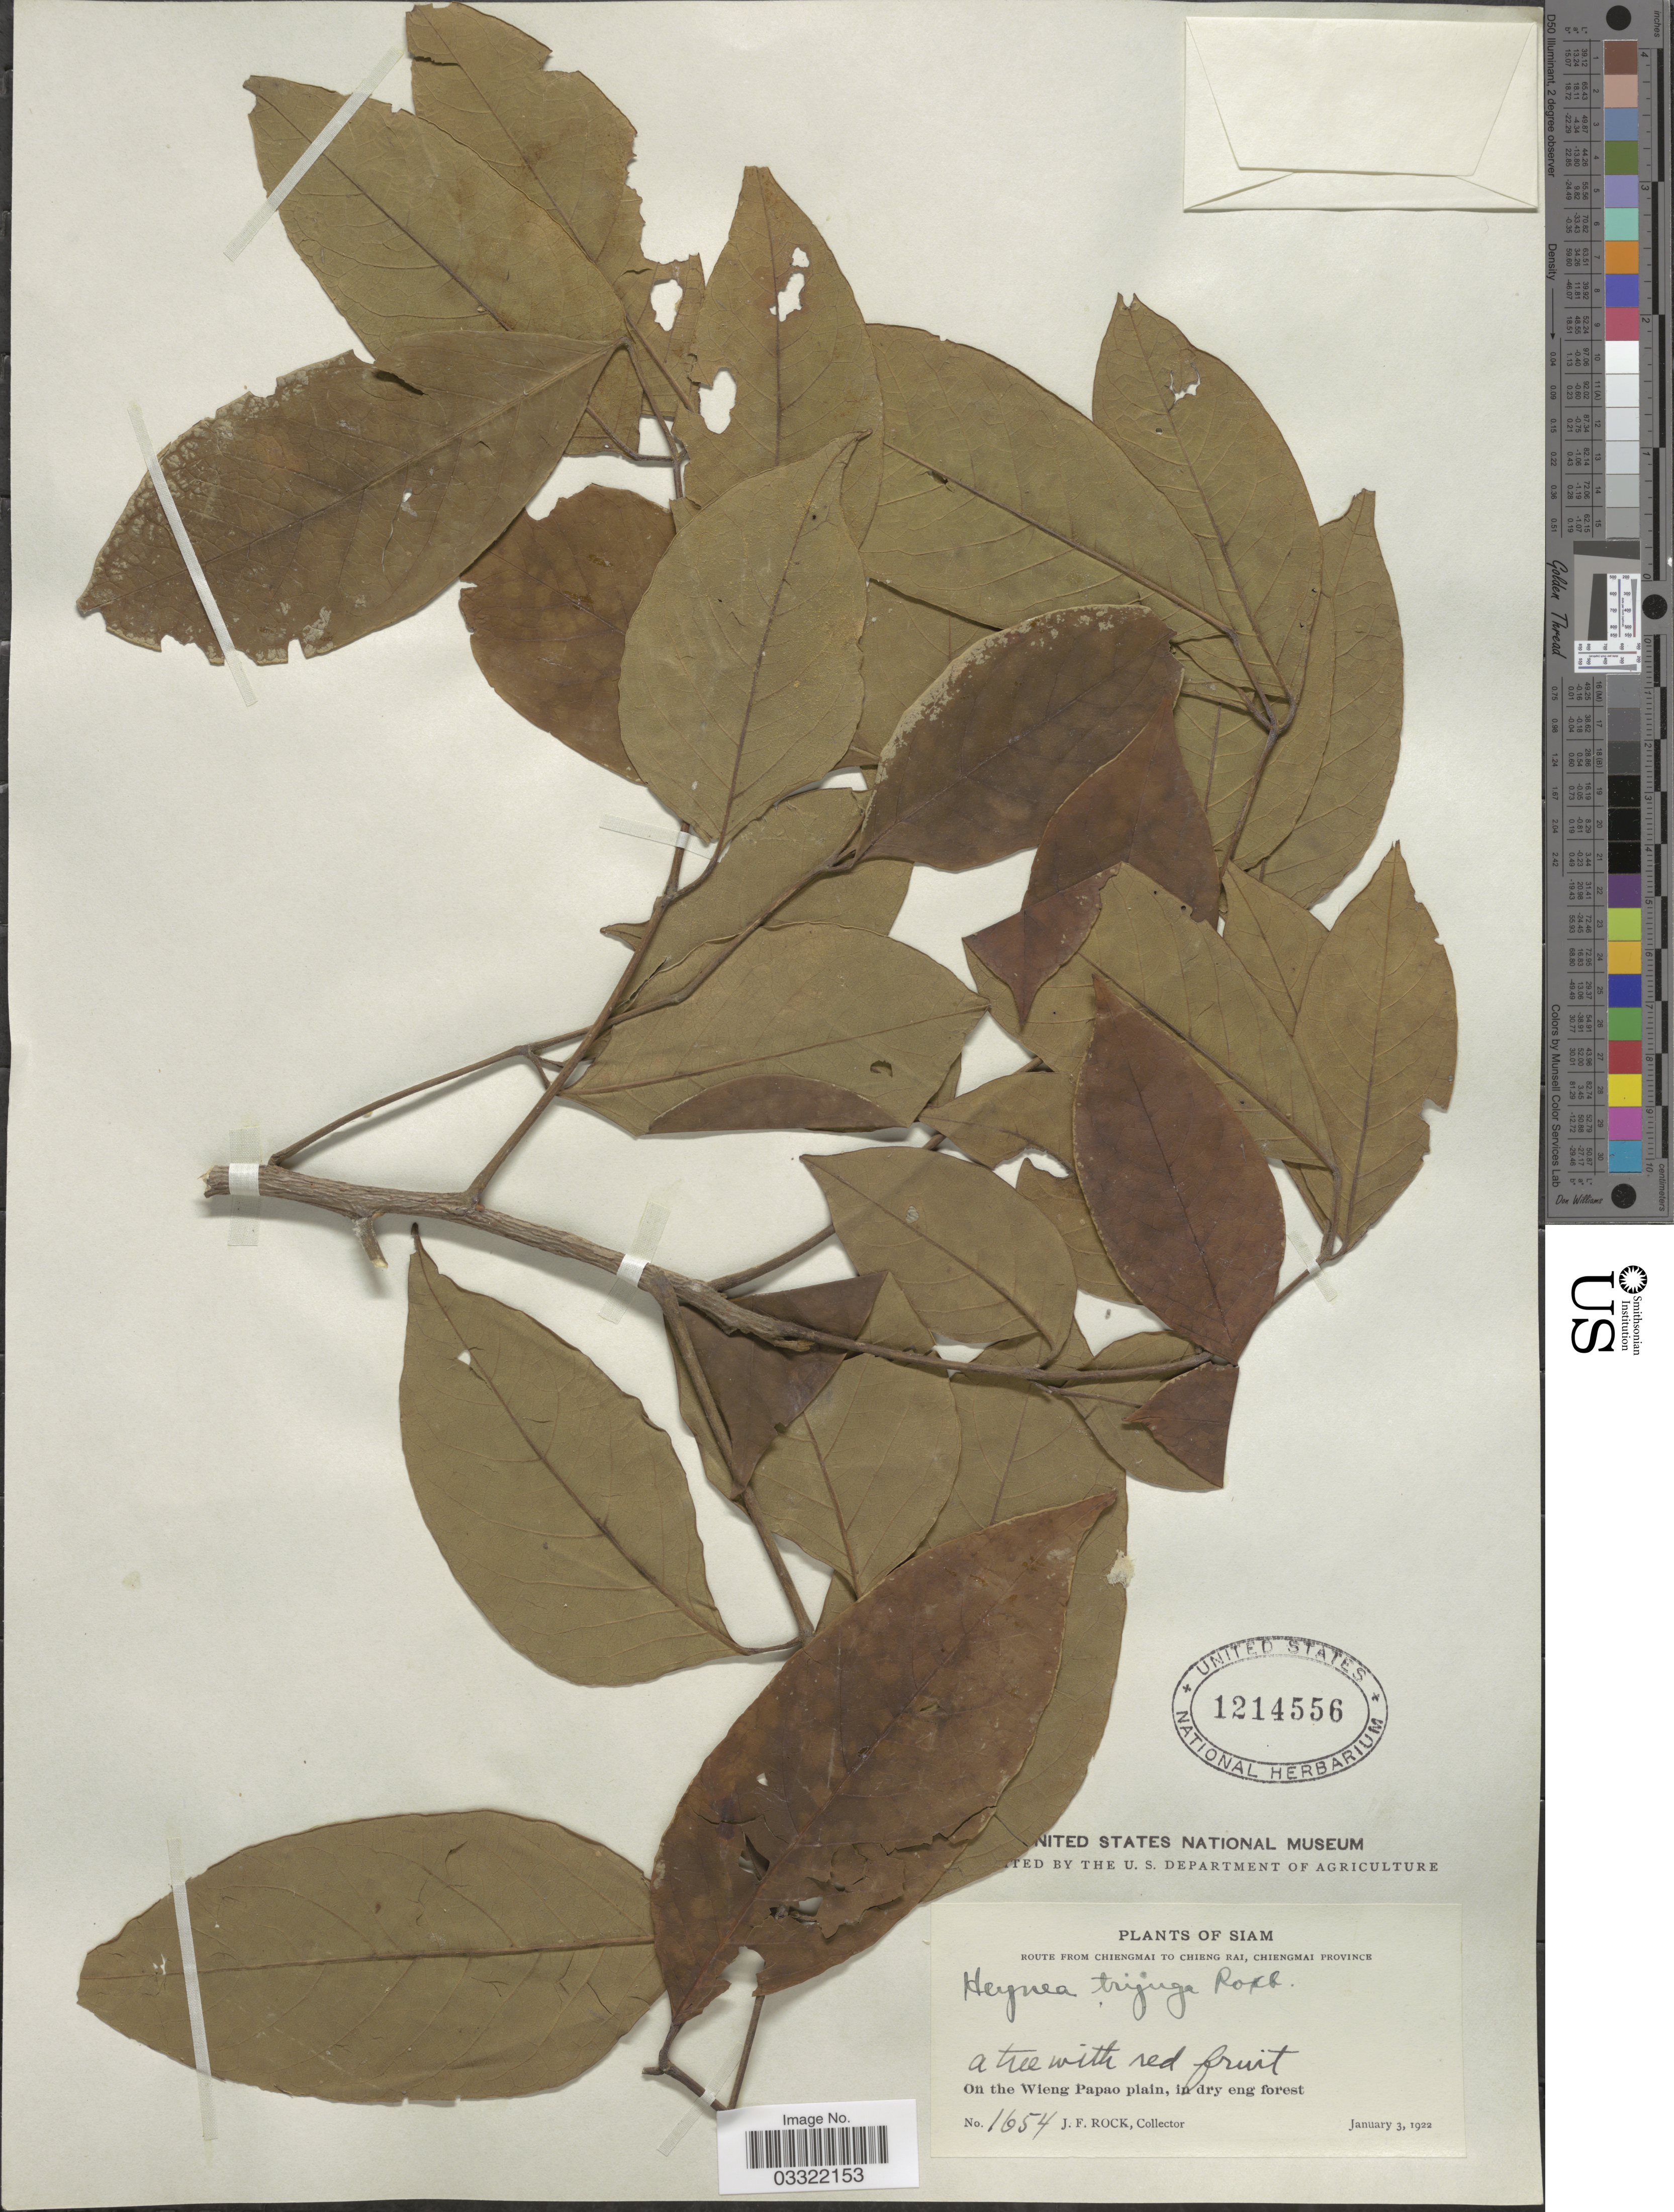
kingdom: Plantae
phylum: Tracheophyta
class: Magnoliopsida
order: Sapindales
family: Meliaceae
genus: Heynea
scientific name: Heynea trijuga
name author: Roxb.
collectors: J. Rock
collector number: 1654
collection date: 1922-01-03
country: Thailand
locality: Siam. Route from Chiengmai to Chieng Rai, Chiengmai Province. On the Wieng Papao plain.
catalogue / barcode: US 1214556